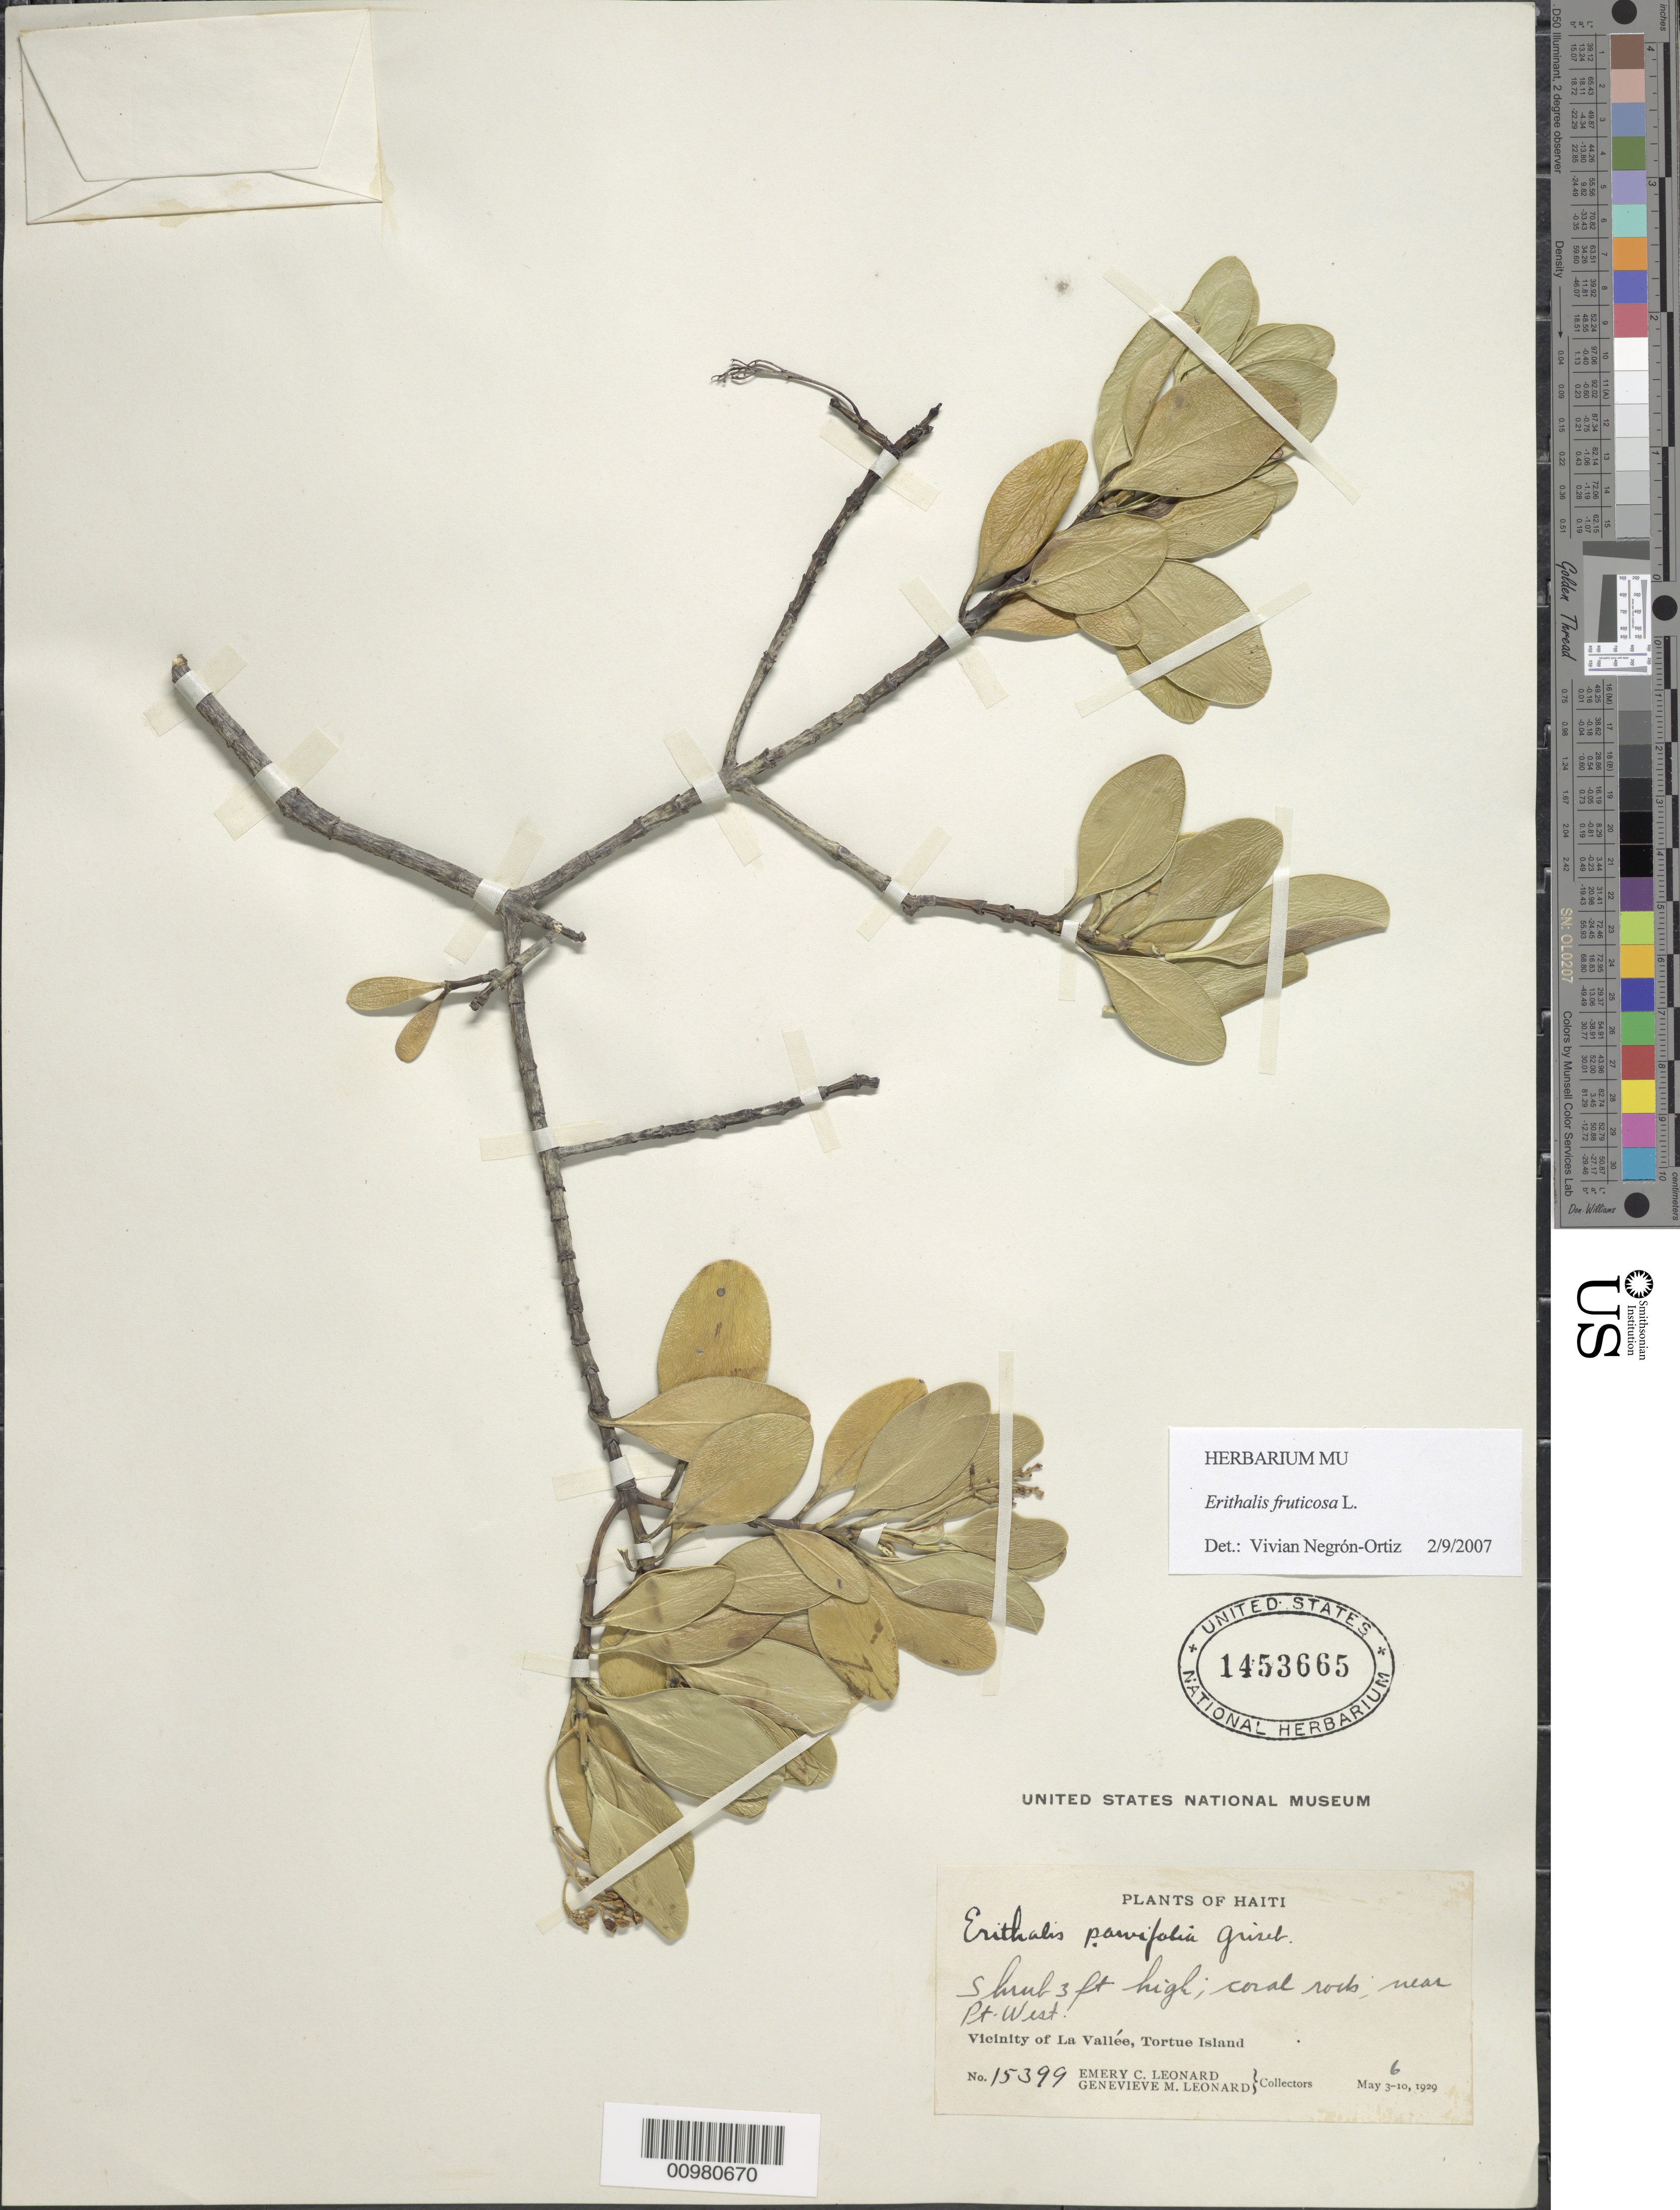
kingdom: Plantae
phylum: Tracheophyta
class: Magnoliopsida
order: Gentianales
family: Rubiaceae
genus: Erithalis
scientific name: Erithalis fruticosa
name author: L.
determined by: Negrón-Ortiz, V.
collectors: E. C. Leonard & G. M. Leonard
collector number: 15399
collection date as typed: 06 May 1929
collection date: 1929-05-06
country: Haiti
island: Tortue Island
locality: Vicinity of La Vallée, near Pt. West.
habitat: Coral rocks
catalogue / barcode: US 1453665